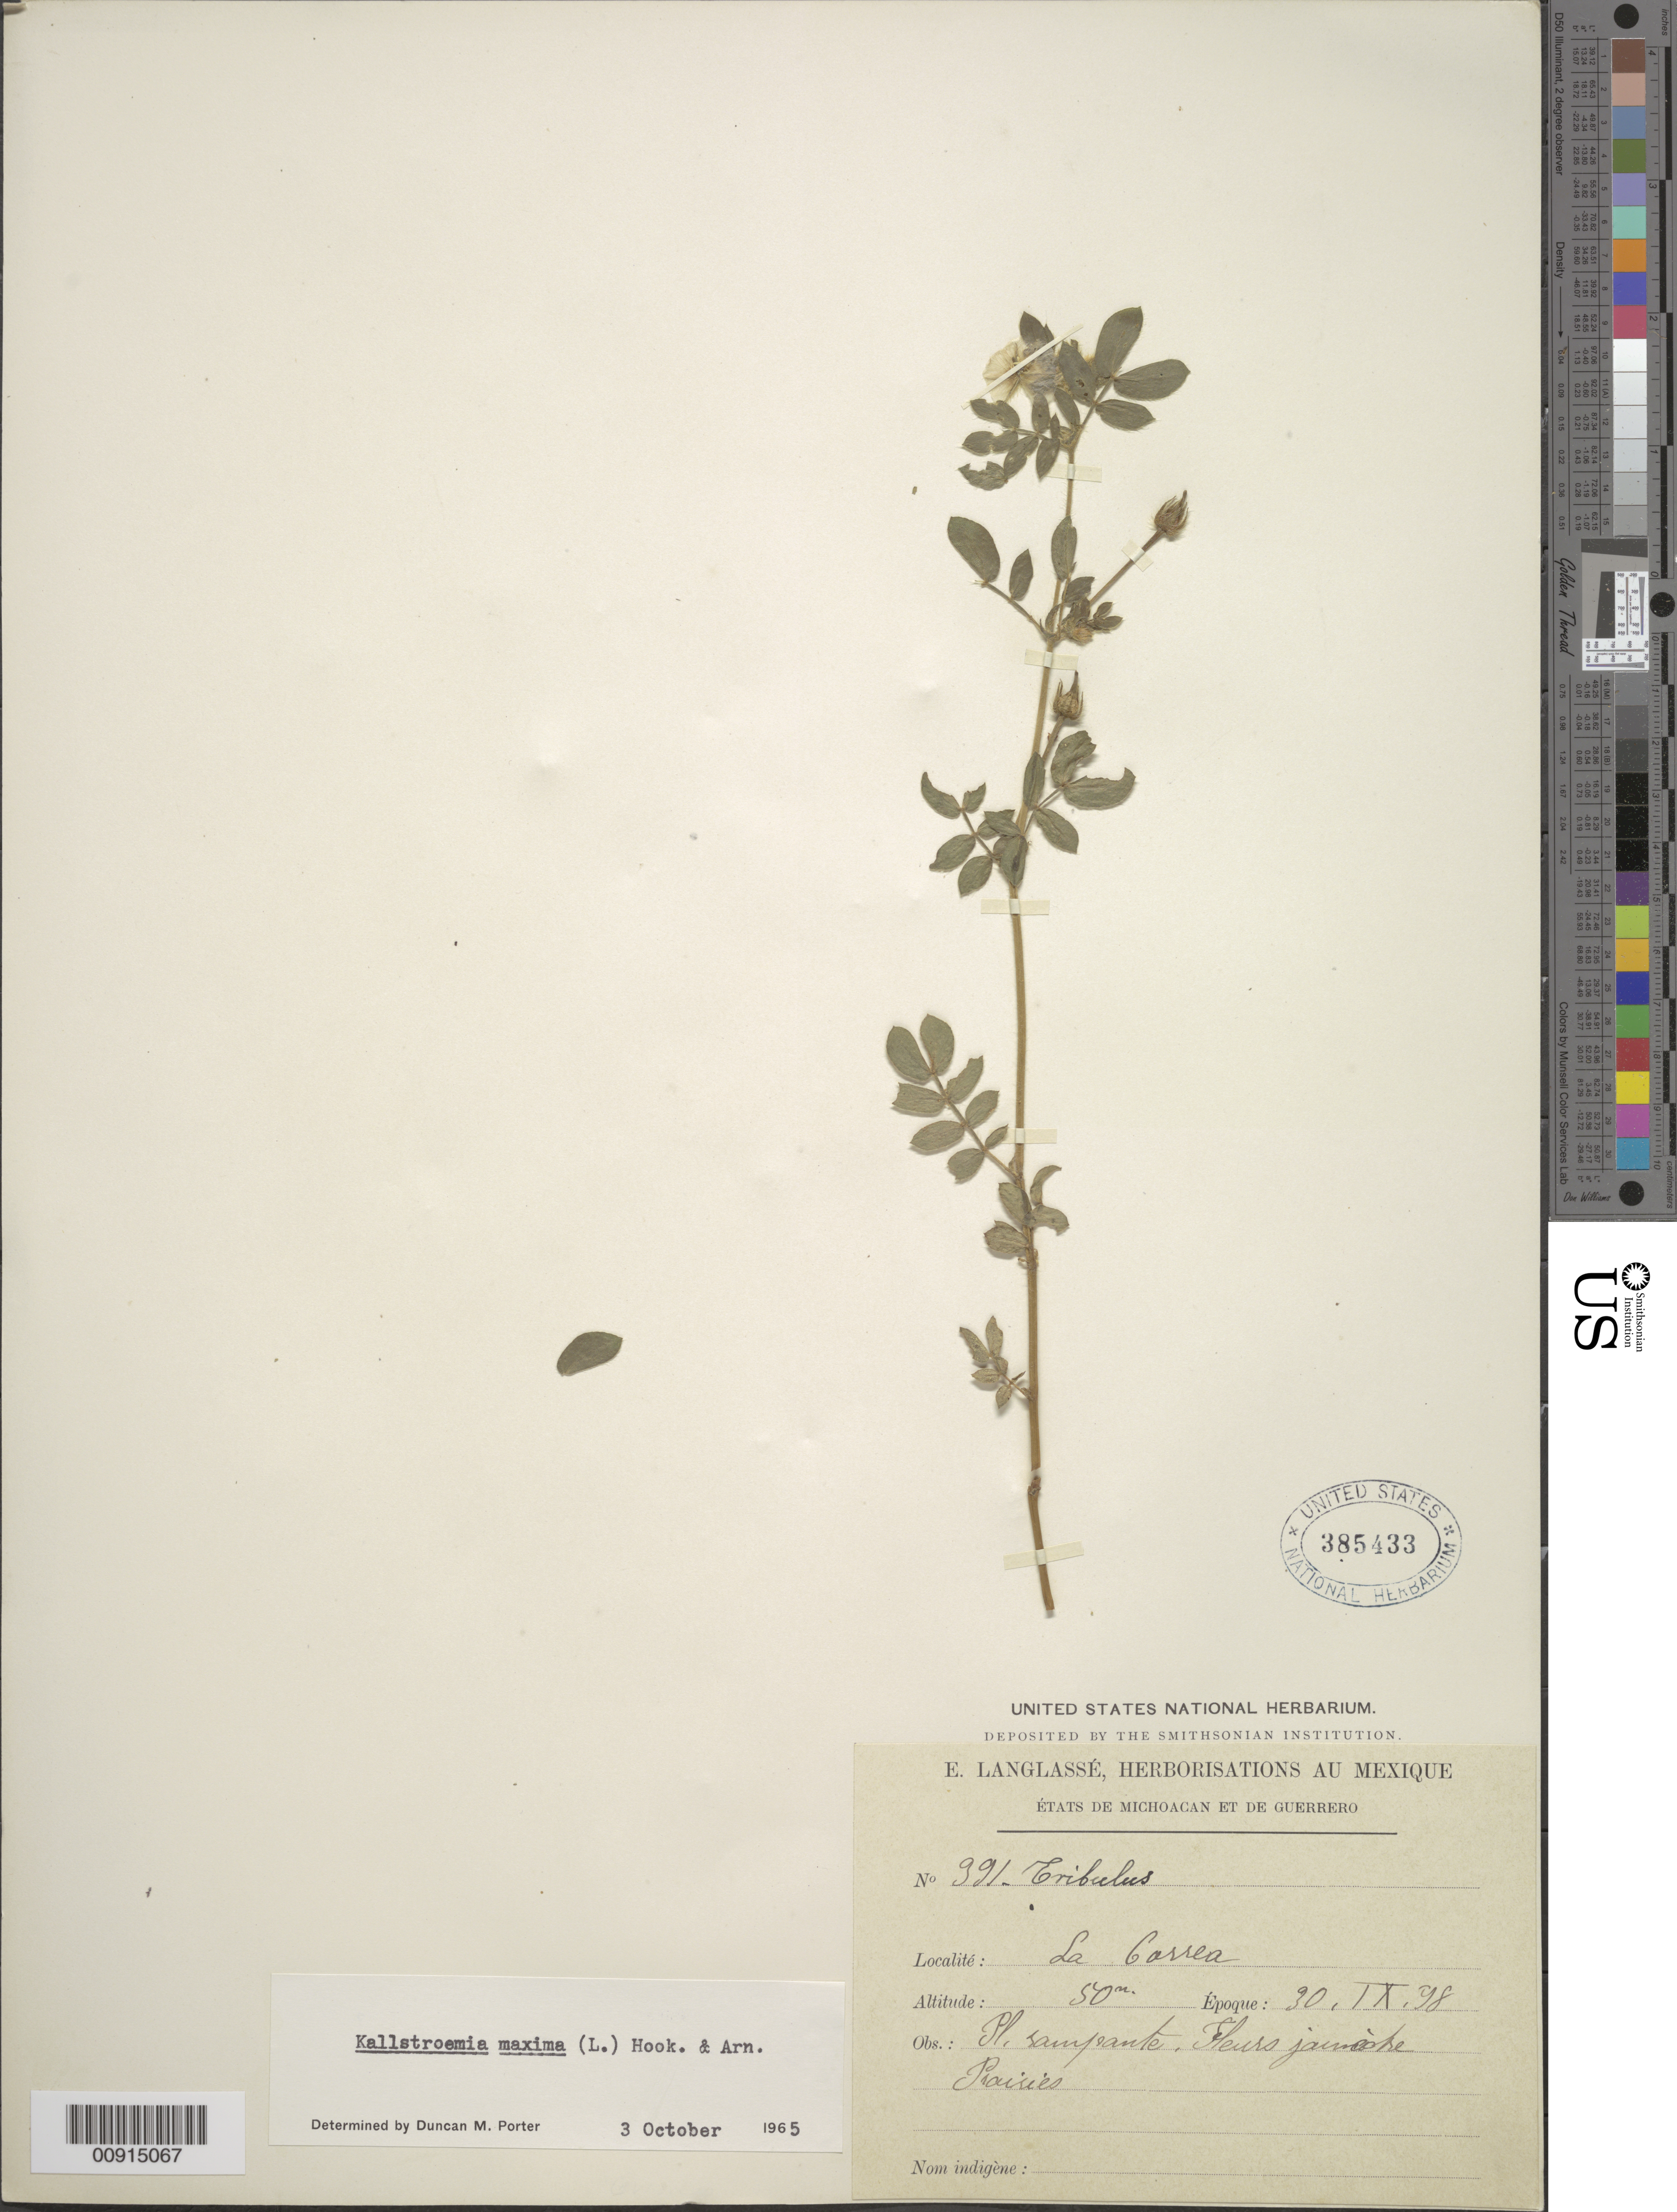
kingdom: Plantae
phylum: Tracheophyta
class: Magnoliopsida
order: Zygophyllales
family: Zygophyllaceae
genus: Kallstroemia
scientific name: Kallstroemia maxima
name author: (L.) Hook. & Arn.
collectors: E. Langlassé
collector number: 391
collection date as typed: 30 Sep 1898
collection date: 1898-09-30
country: Mexico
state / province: Guerrero / Michoacán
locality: La Correa. États de Michoacán et de Guerrero.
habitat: Prairies.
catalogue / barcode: US 385433